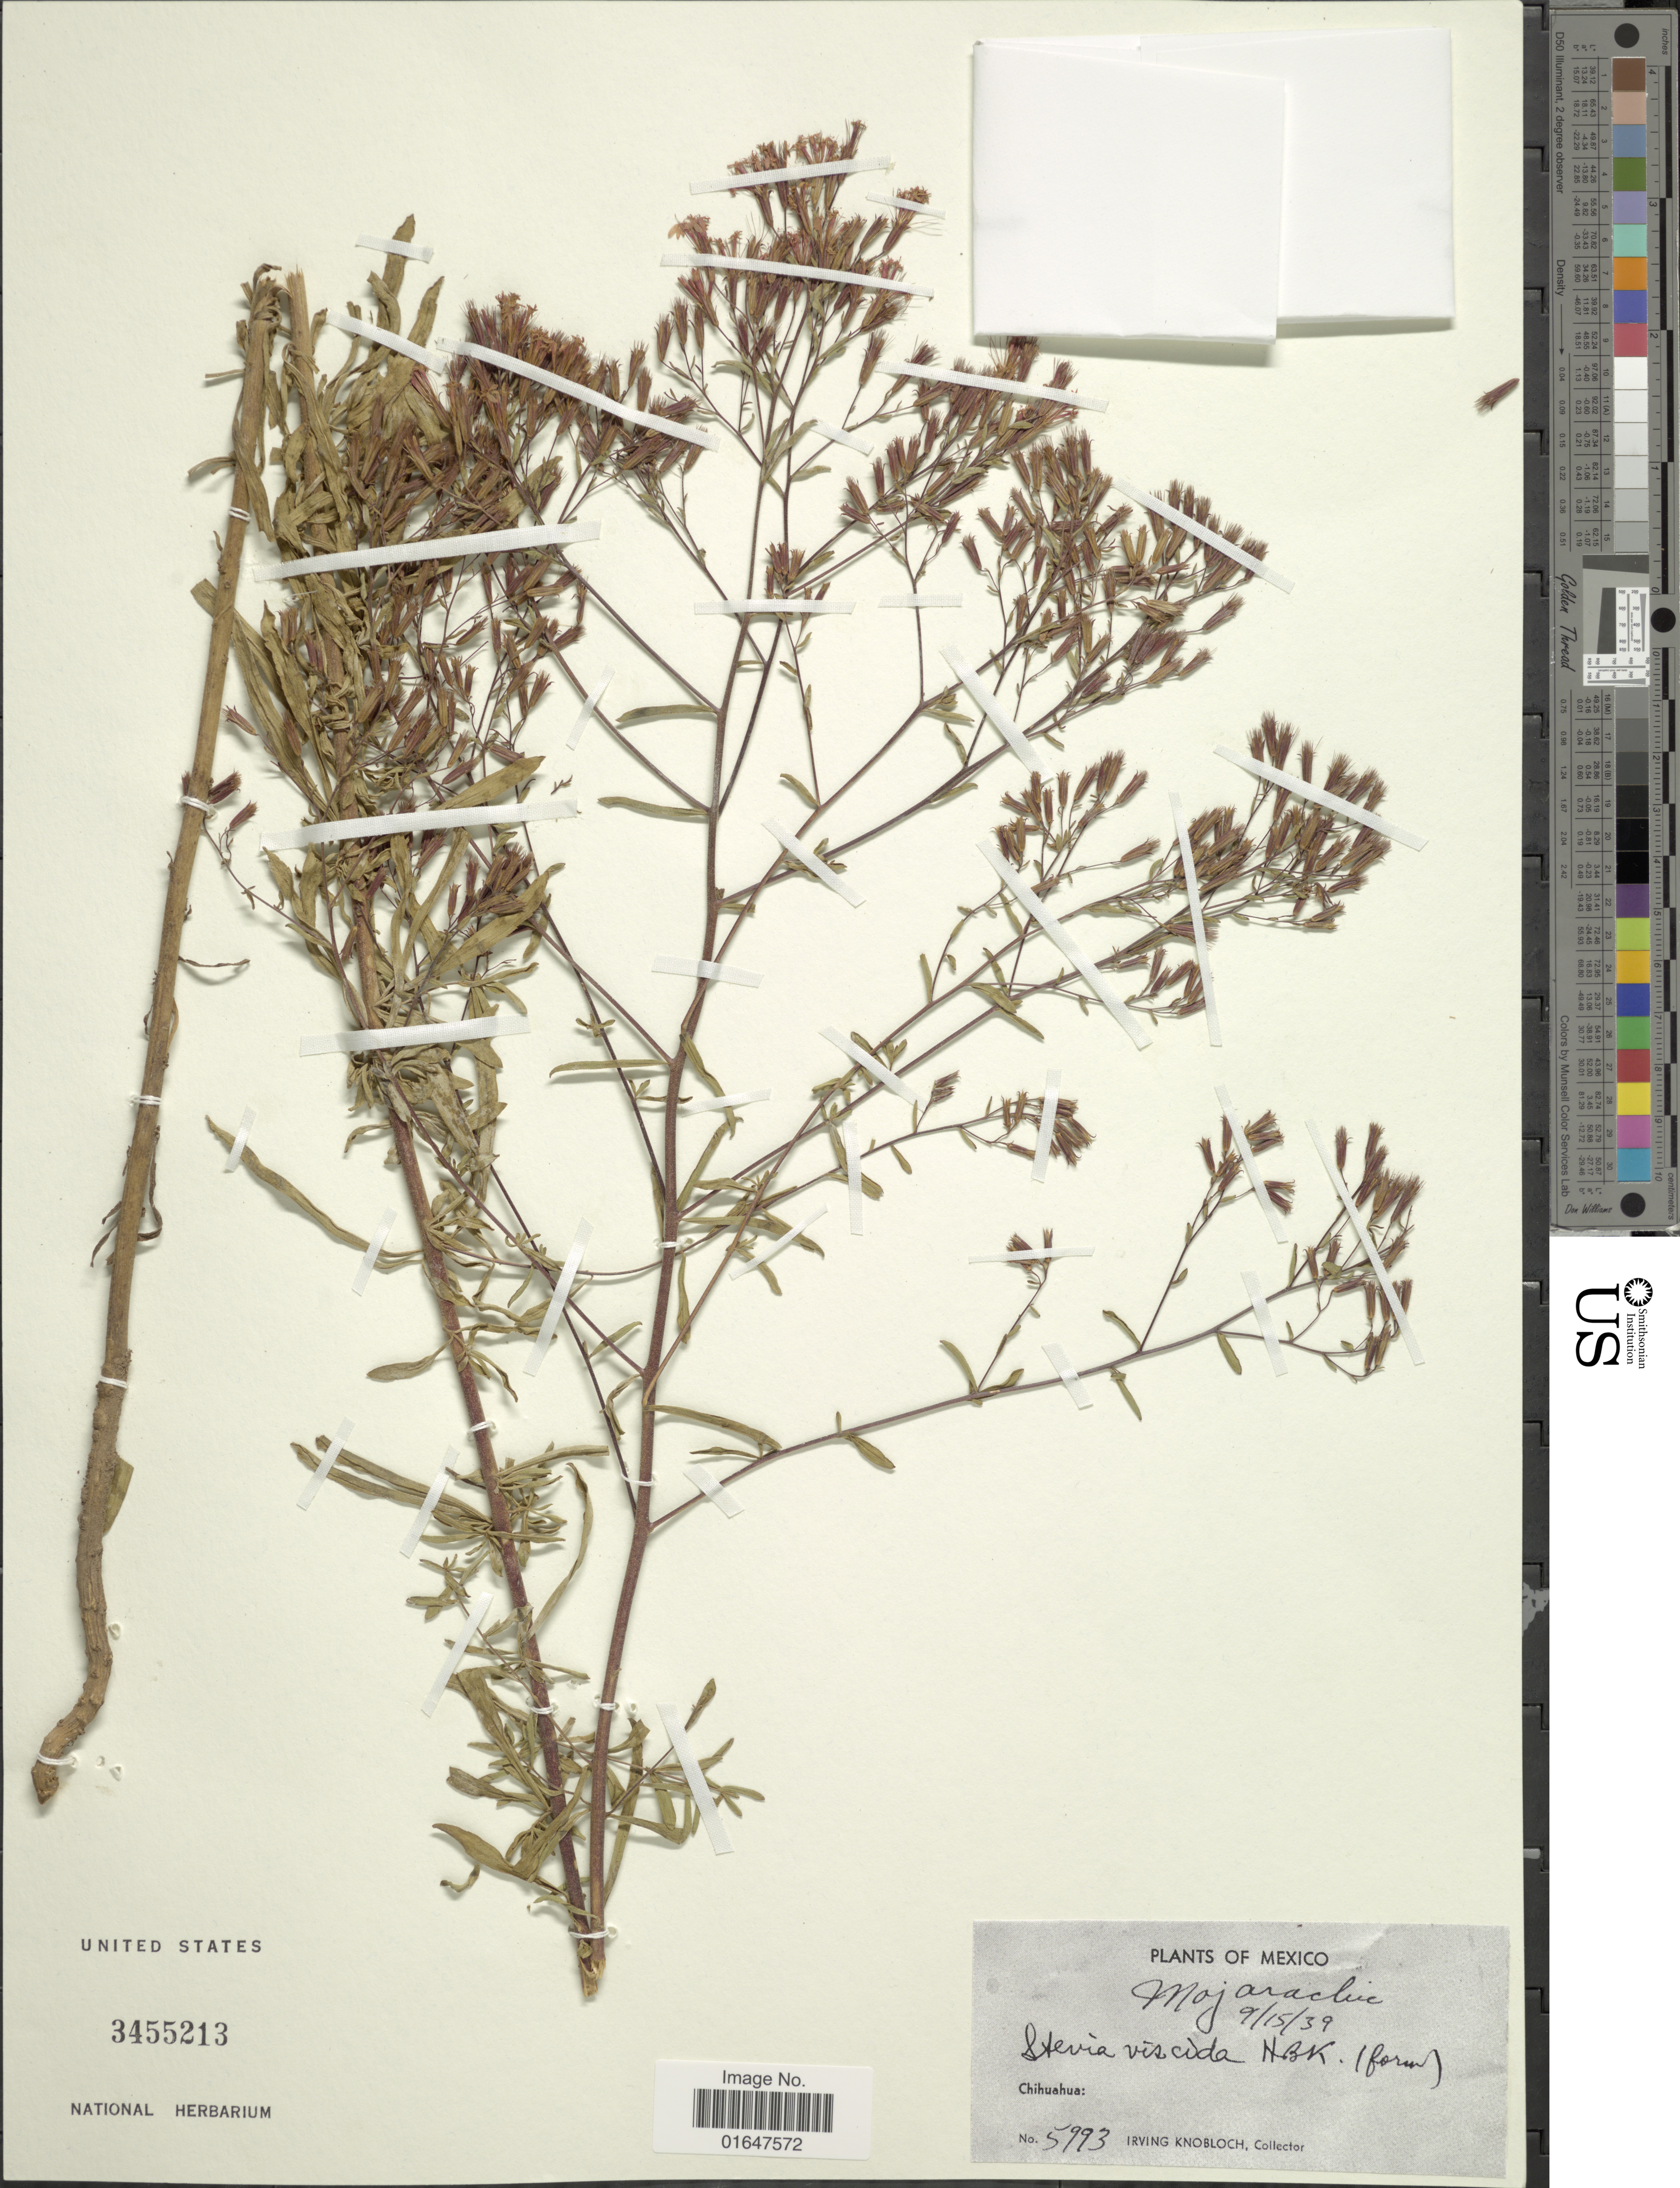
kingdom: Plantae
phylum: Tracheophyta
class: Magnoliopsida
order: Asterales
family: Asteraceae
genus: Stevia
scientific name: Stevia viscida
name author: Kunth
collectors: I. W. Knobloch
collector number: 5993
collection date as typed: Transcribed d/m/y: 15/9/39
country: Mexico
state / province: Chihuahua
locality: Mojarachic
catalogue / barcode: US 3455213